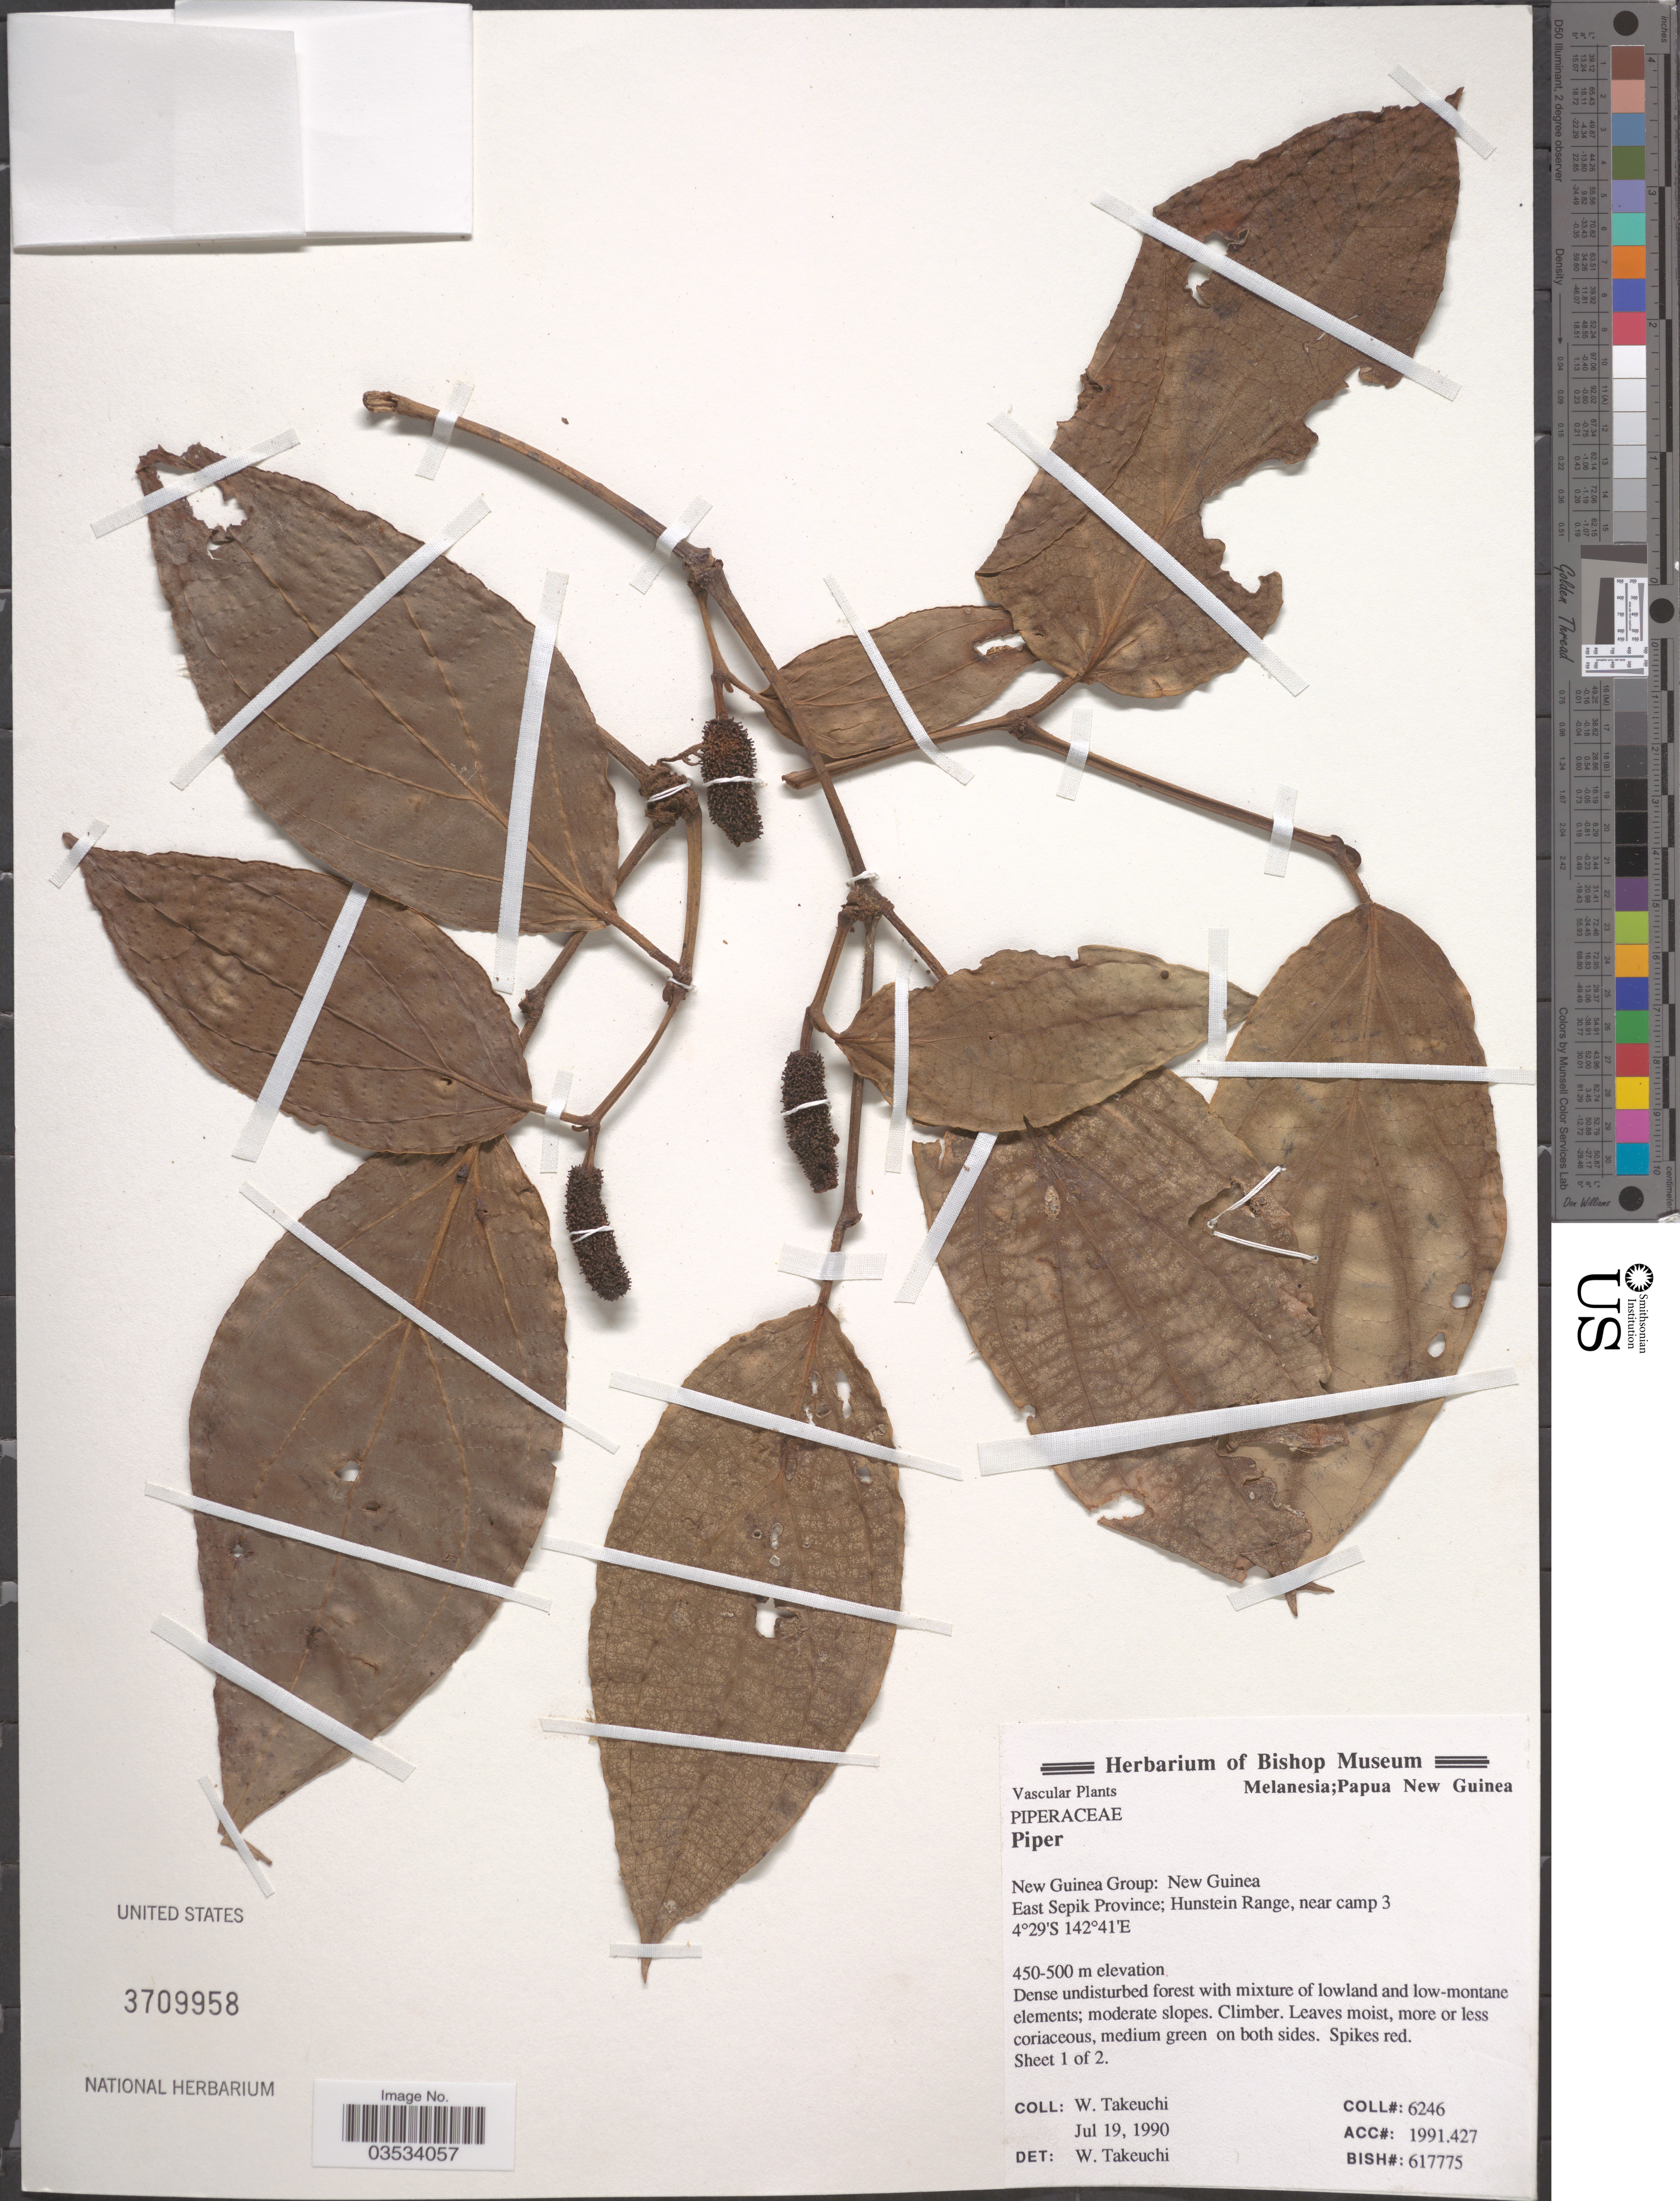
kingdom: Plantae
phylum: Tracheophyta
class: Magnoliopsida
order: Piperales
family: Piperaceae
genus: Piper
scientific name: Piper sp.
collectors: W. Takeuchi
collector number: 6246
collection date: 1990-07-19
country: Papua New Guinea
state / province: East Sepik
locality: New Guinea Group: New Guinea. Hunstein Range, near camp 3.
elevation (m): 450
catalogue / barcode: US 3709958